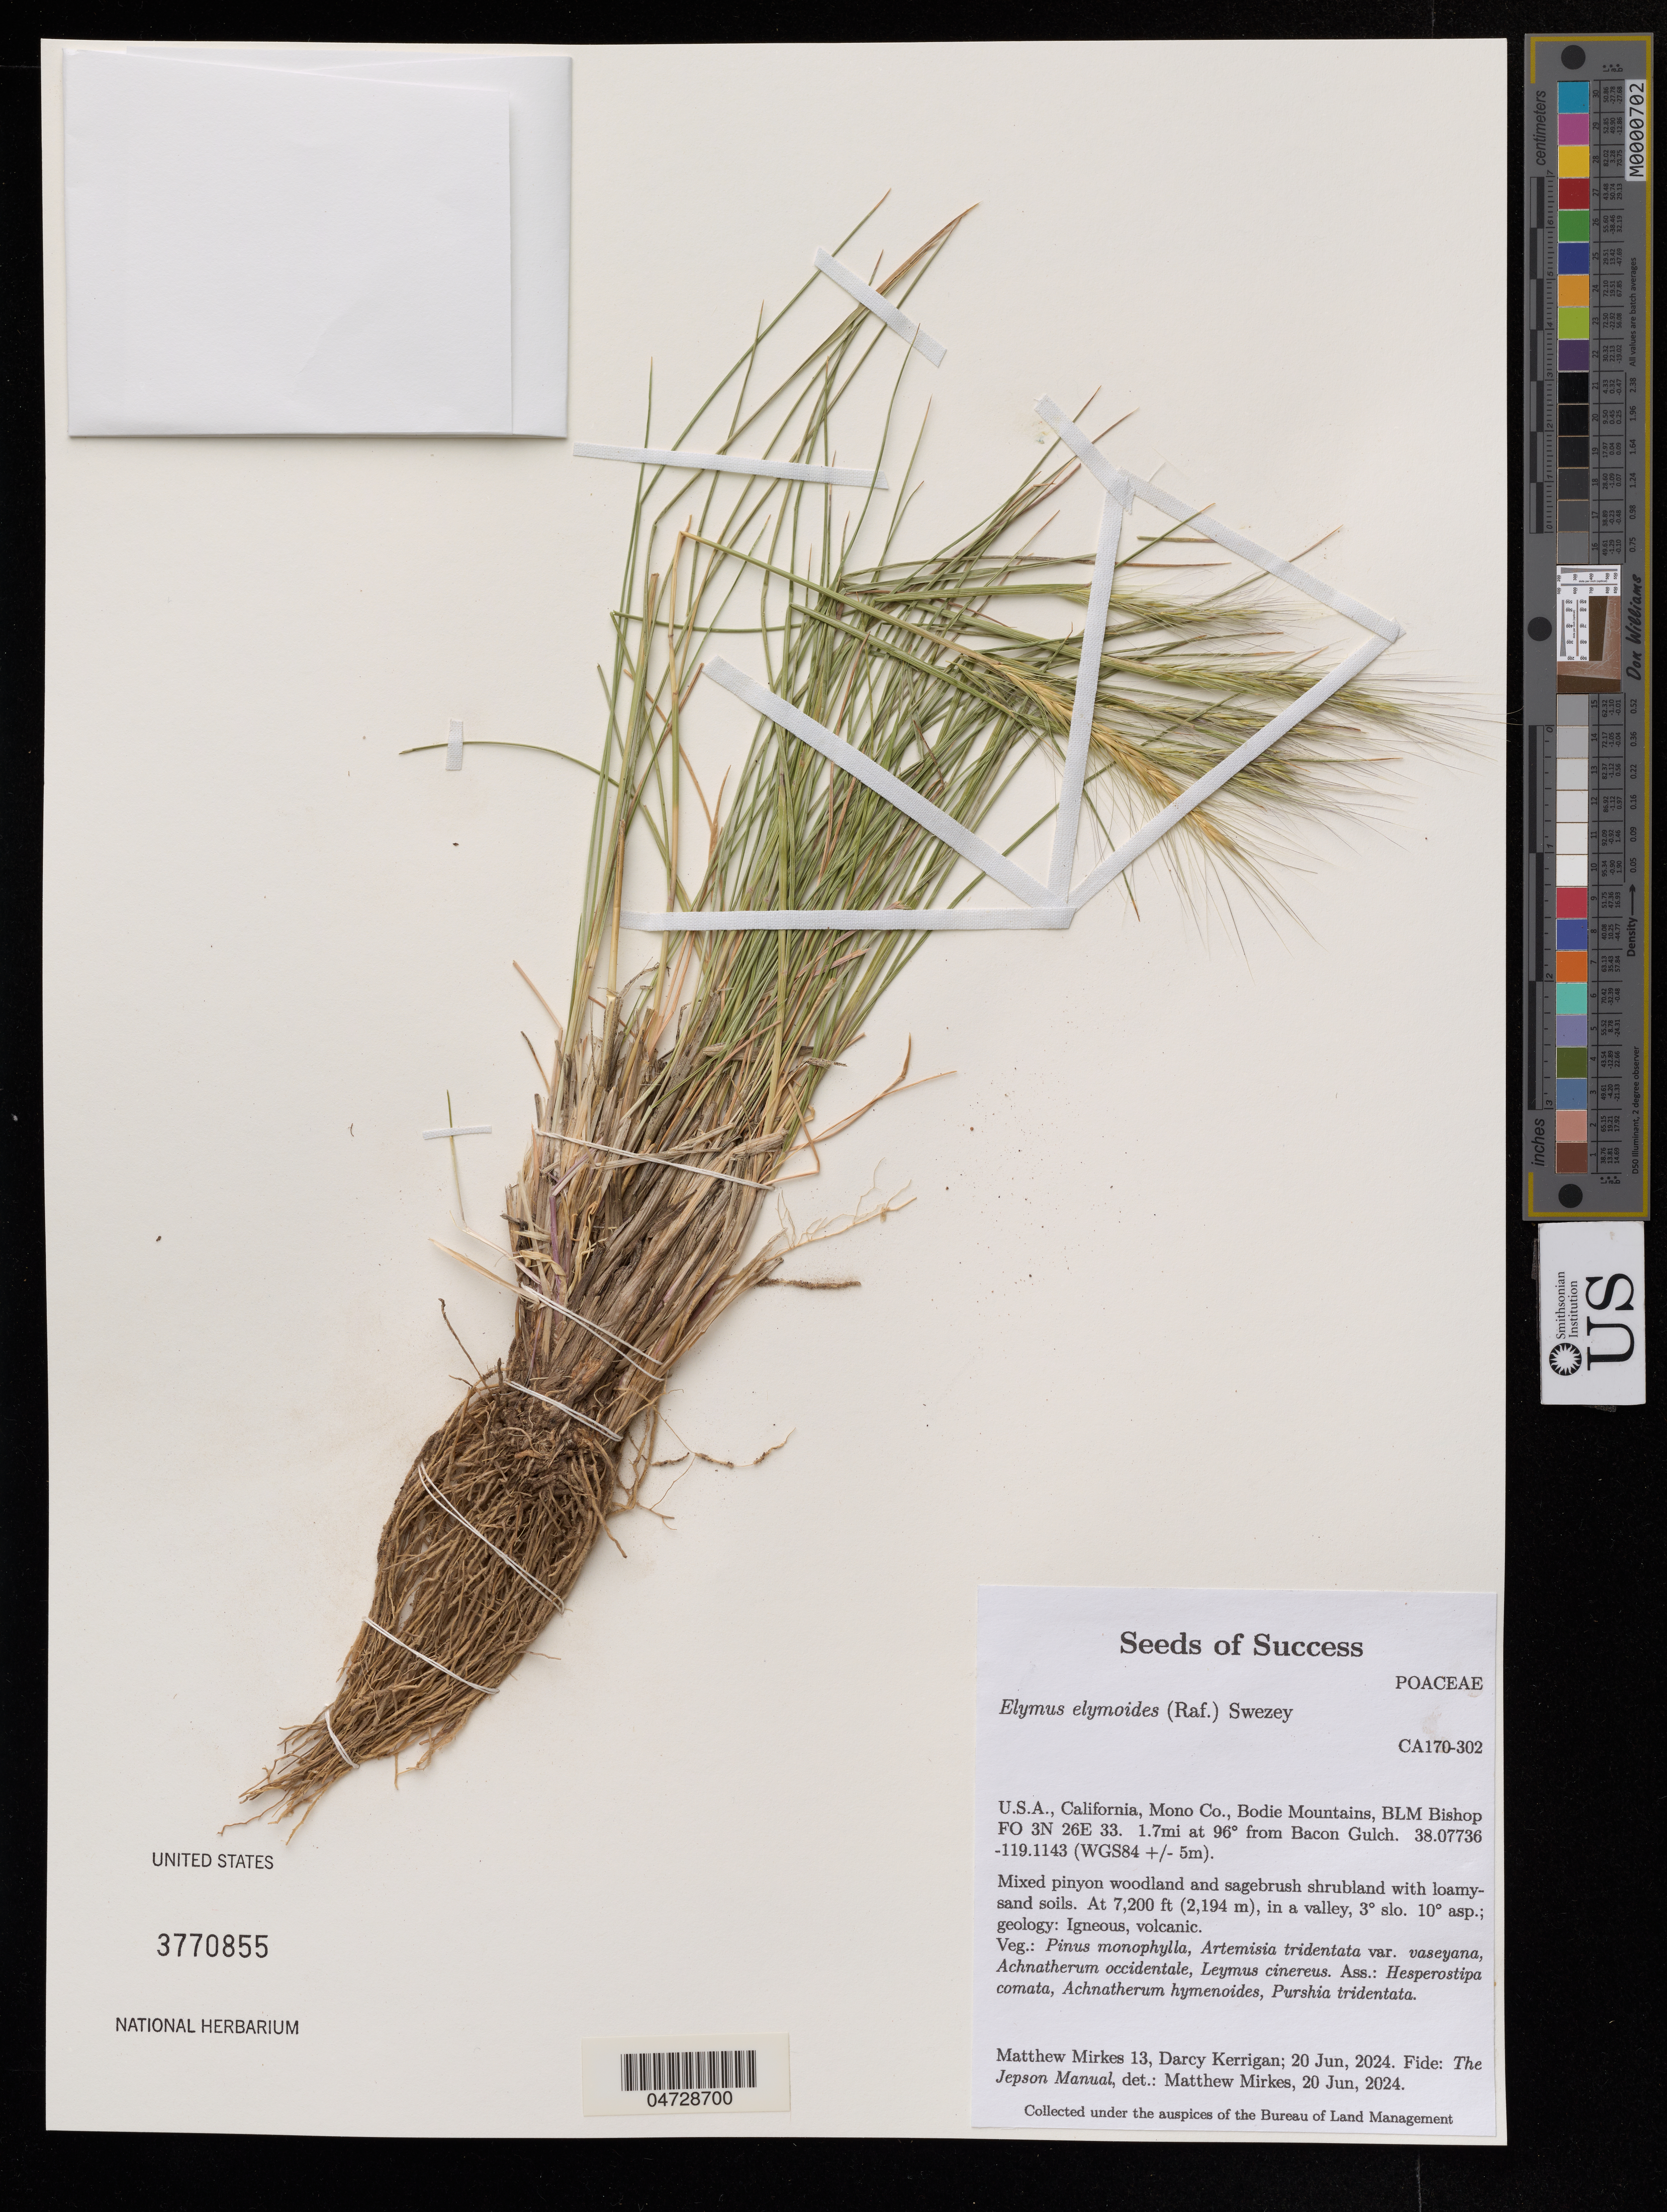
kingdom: Plantae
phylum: Tracheophyta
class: Liliopsida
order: Poales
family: Poaceae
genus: Elymus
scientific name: Elymus elymoides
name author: (Raf.) Swezey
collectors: M. Mirkes & D. Kerrigan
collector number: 13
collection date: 2024-06-20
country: United States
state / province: California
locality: Mono Co., Bodie Mountains.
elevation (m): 2195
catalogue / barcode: US 3770855